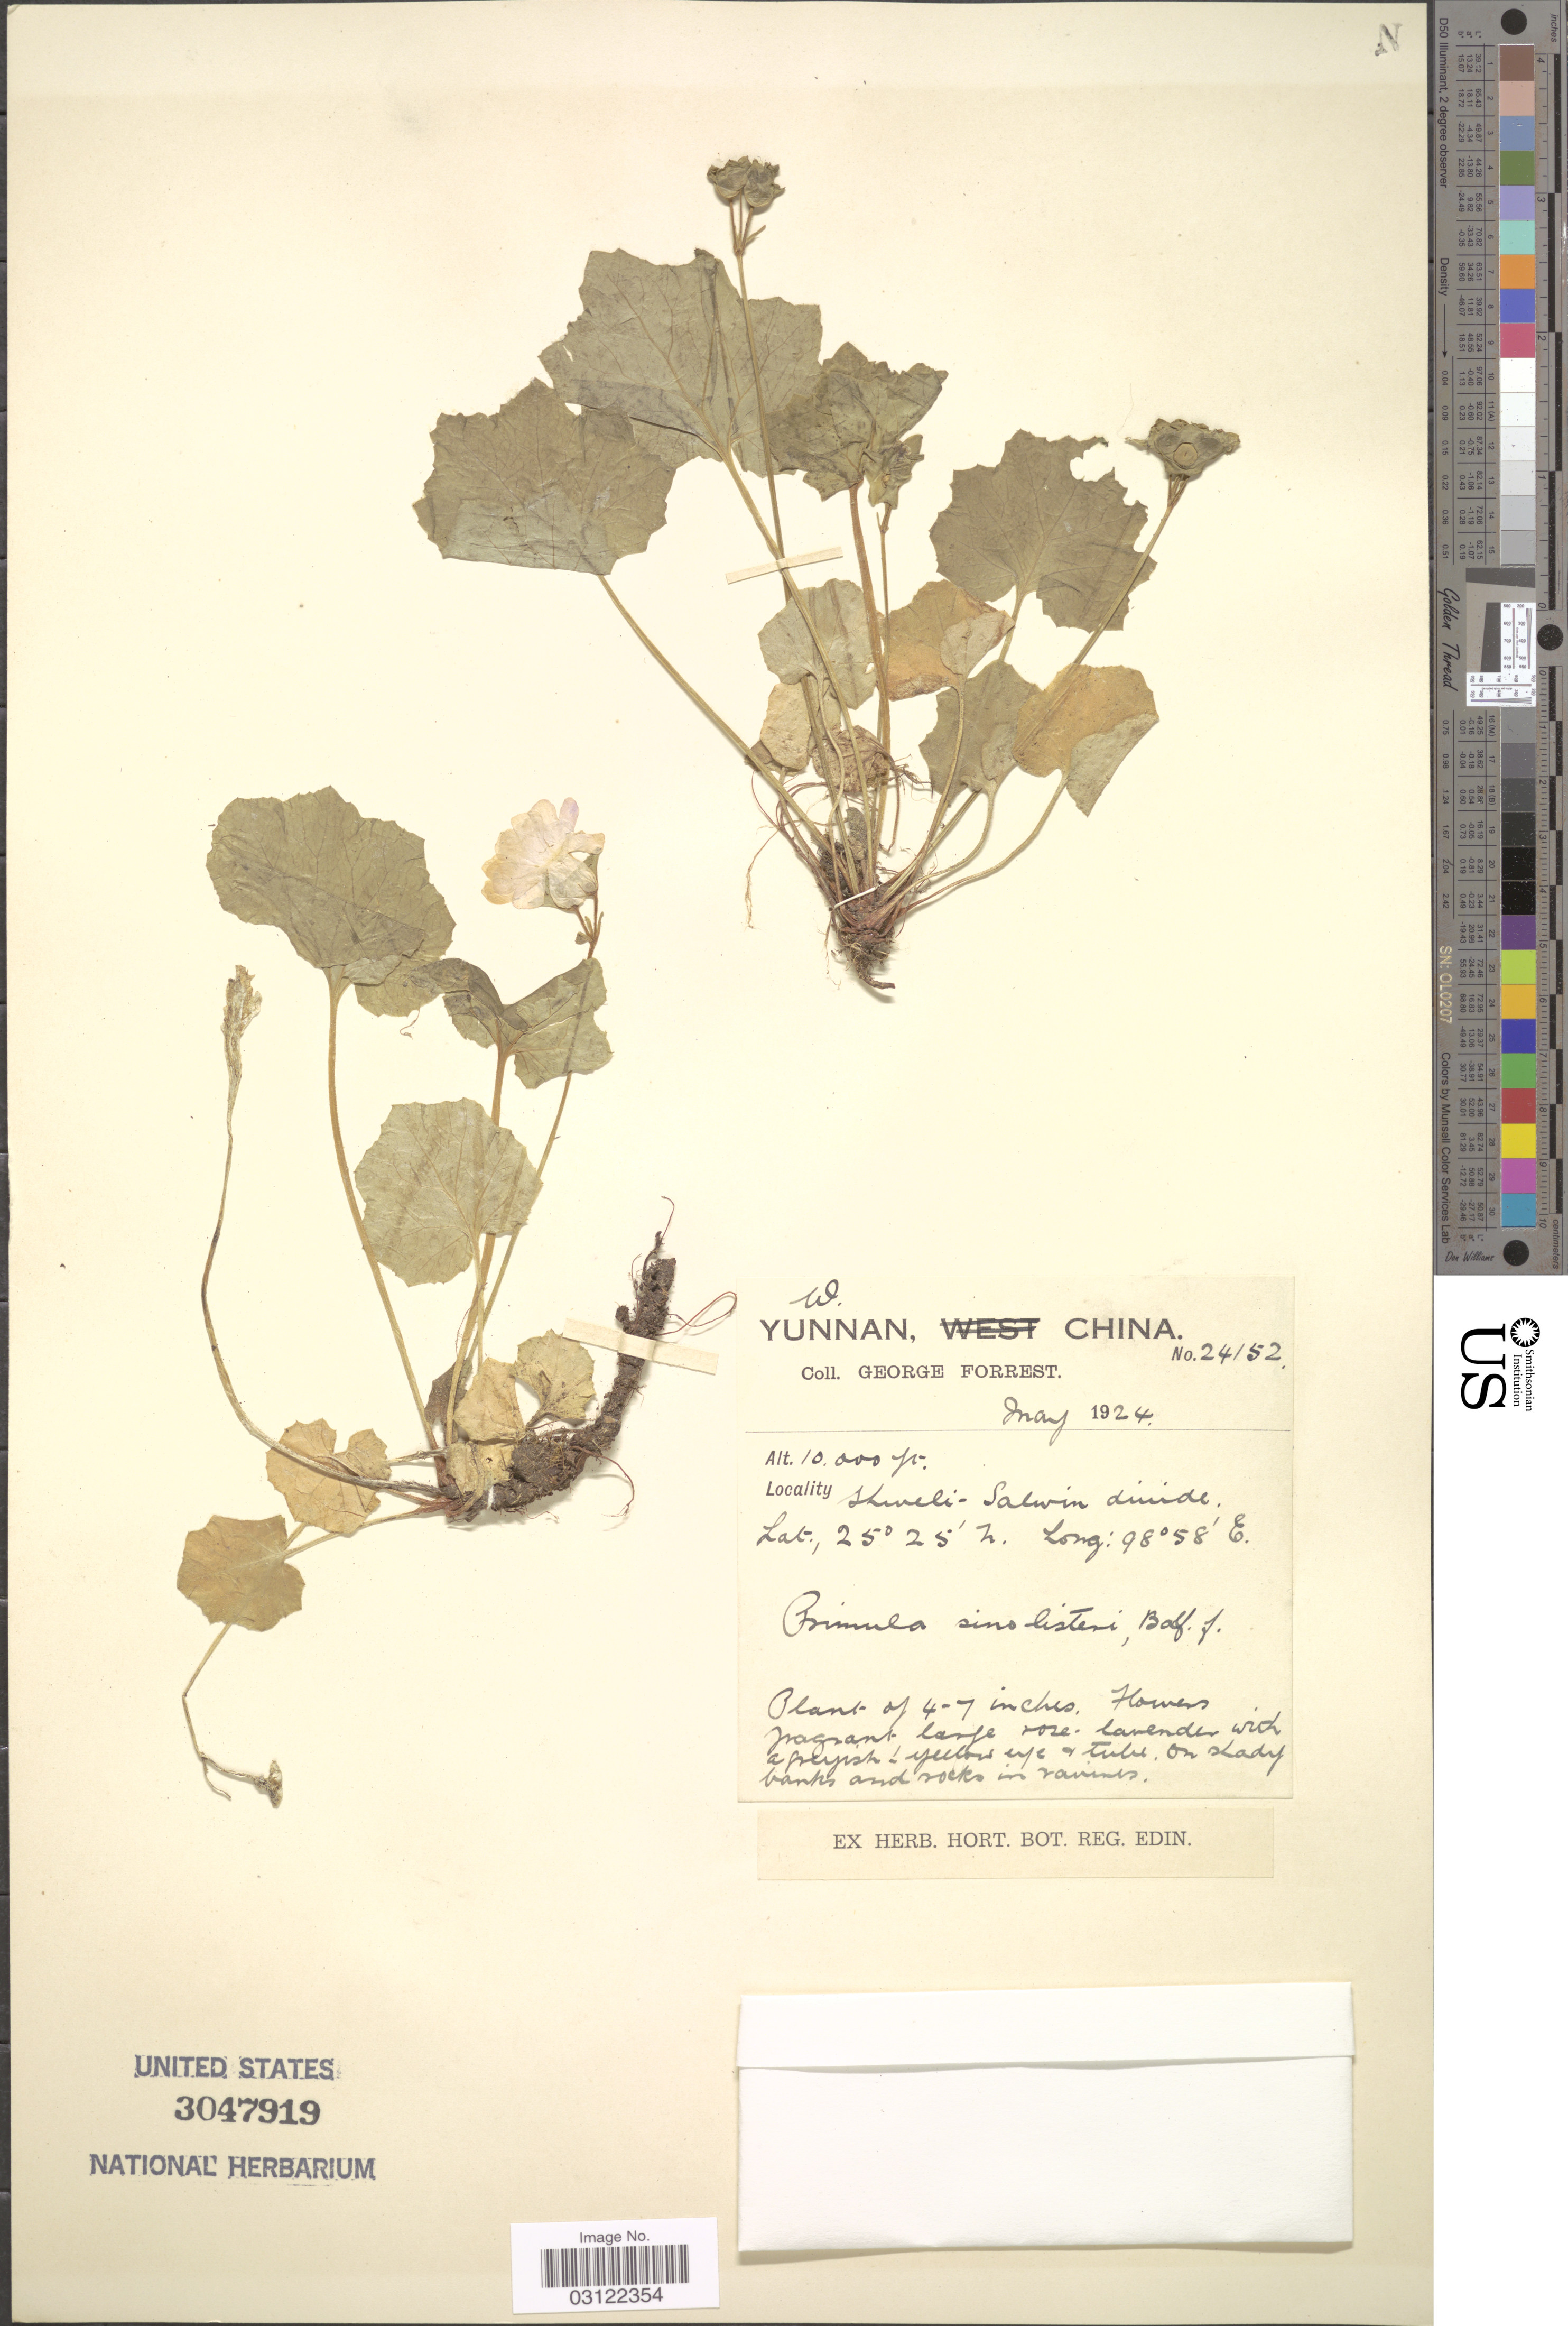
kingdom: Plantae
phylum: Tracheophyta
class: Magnoliopsida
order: Ericales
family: Primulaceae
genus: Primula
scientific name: Primula sinolisteri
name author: Balf. f.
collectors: G. Forrest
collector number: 24152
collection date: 1924-05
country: China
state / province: Yunnan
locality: W. Yunnan. Shweli-Salwin divide.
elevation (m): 3048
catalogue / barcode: US 3047919